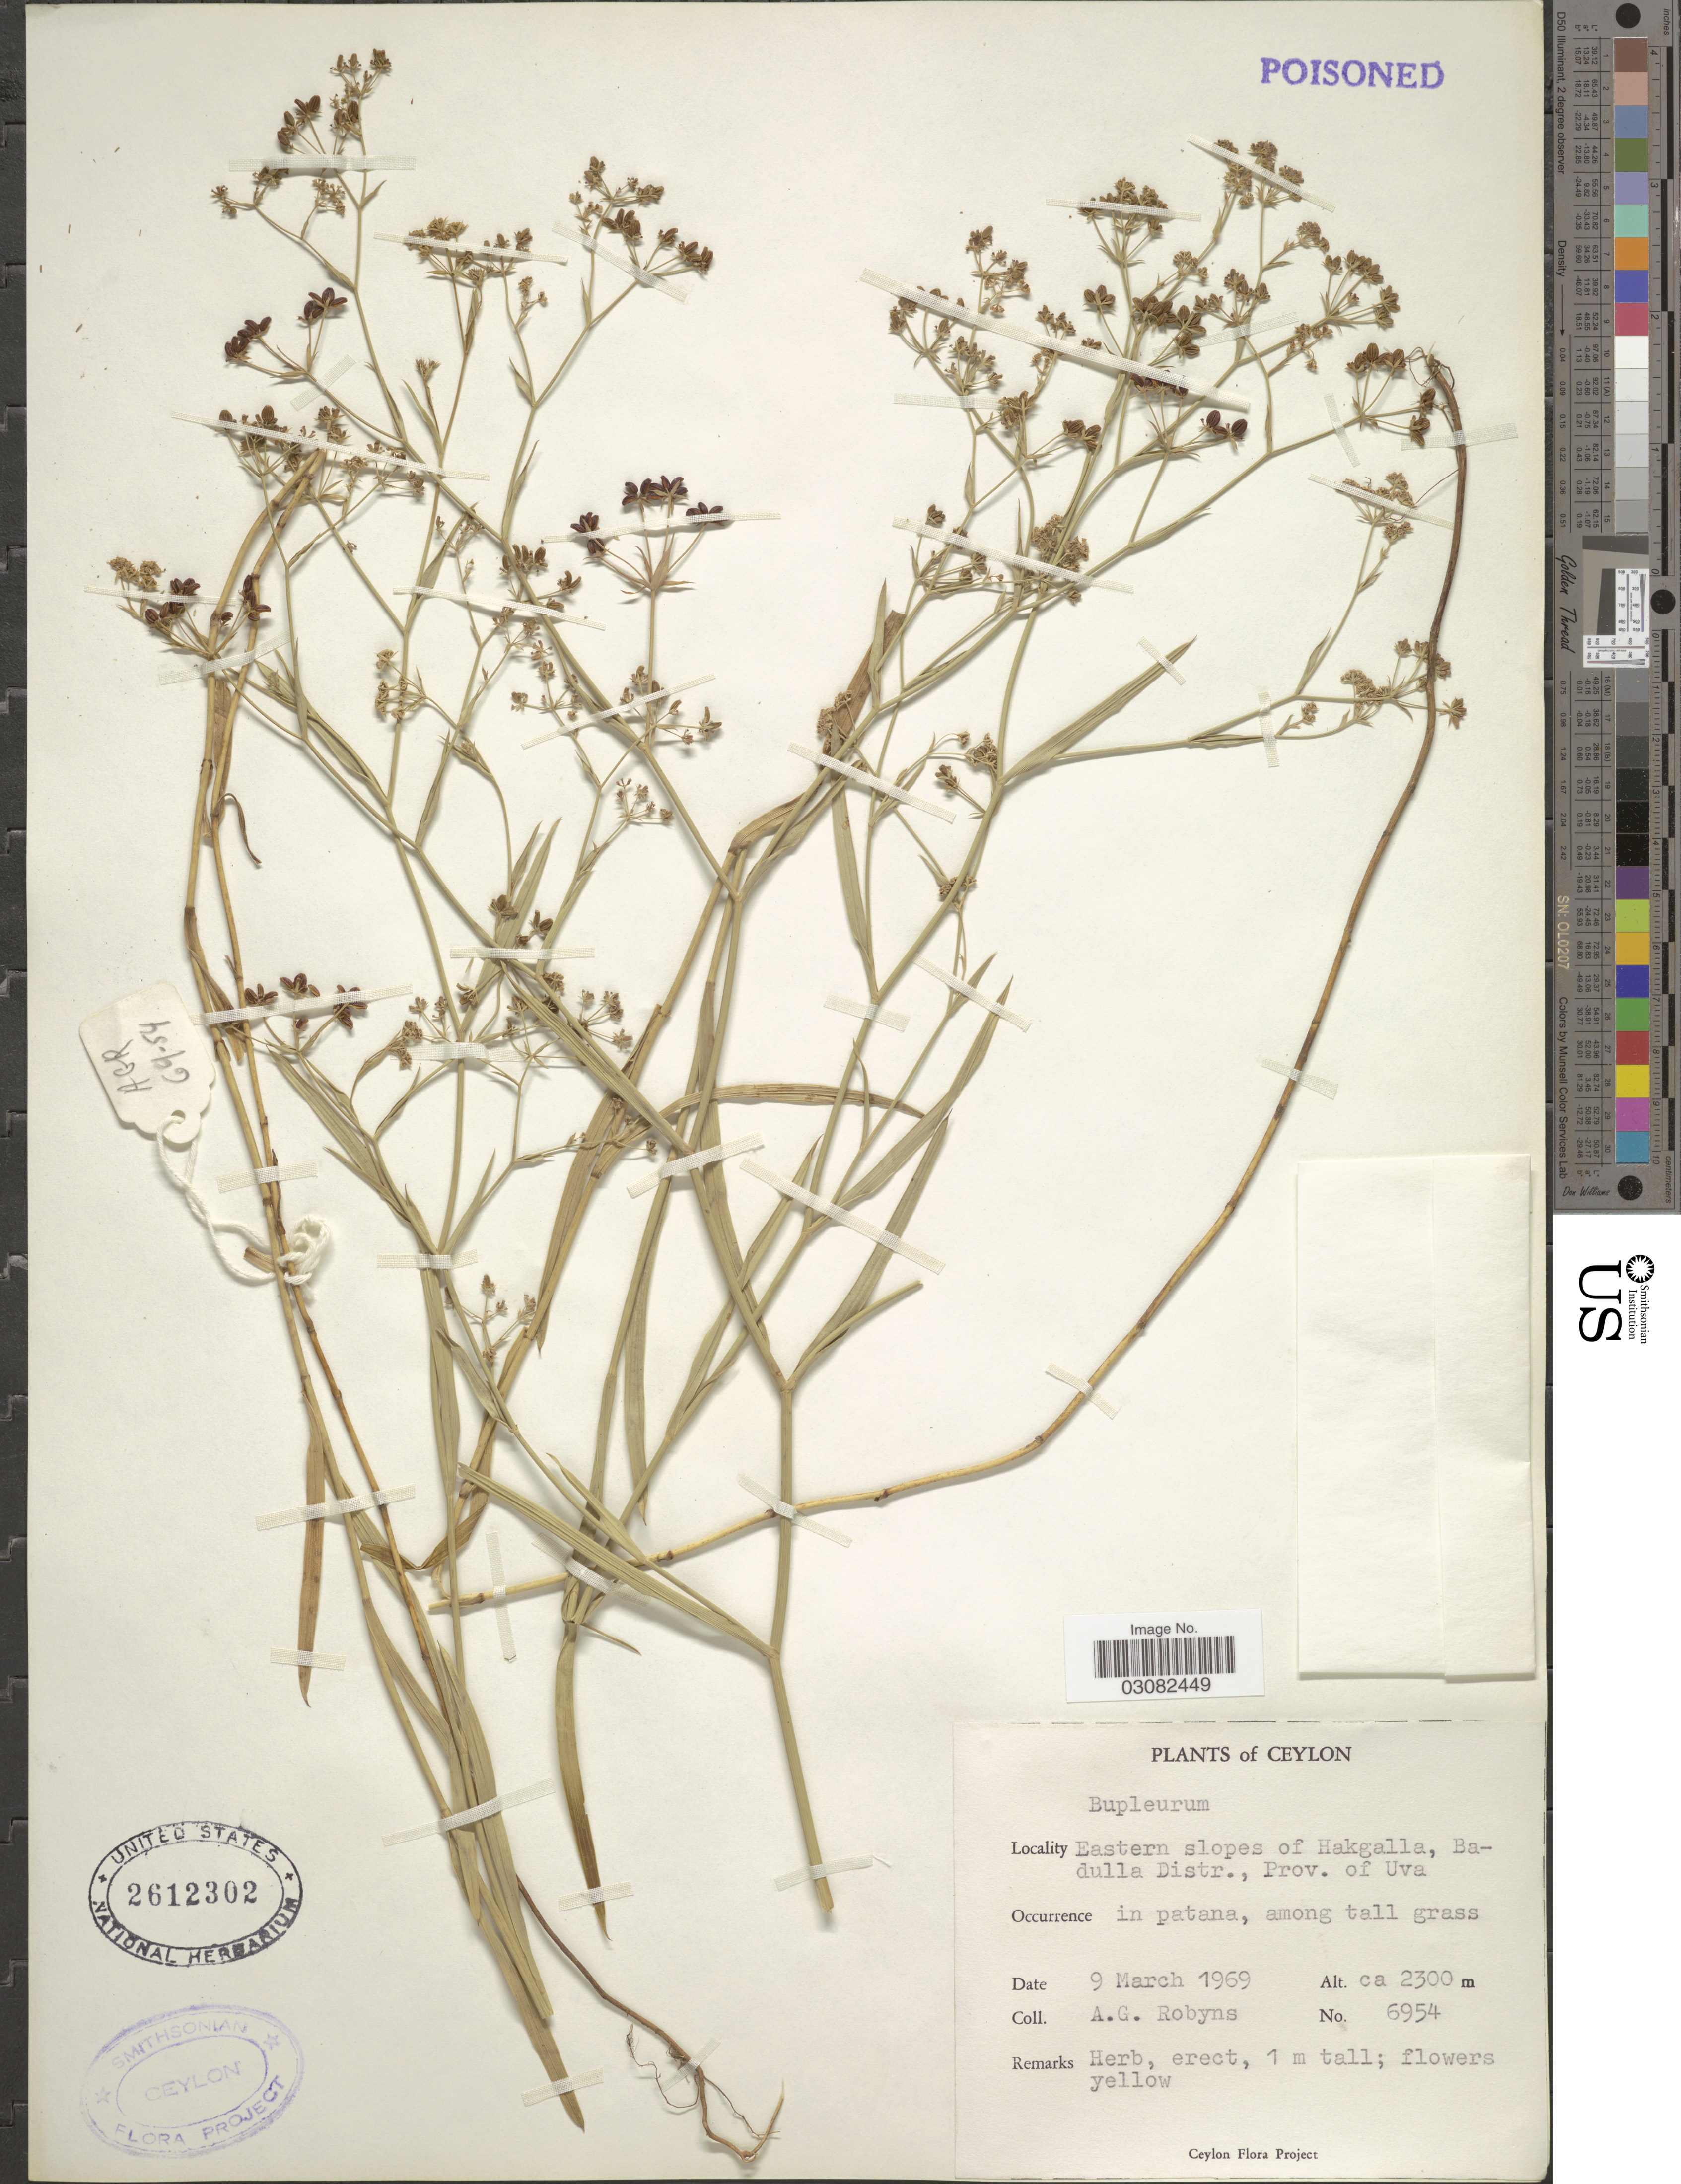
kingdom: Plantae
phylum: Tracheophyta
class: Magnoliopsida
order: Apiales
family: Apiaceae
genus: Bupleurum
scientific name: Bupleurum sp.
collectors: A. Robyns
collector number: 6954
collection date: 1969-03-09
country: Sri Lanka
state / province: Uva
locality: Ceylon. Eastern slope of Hakgalla, Badulla Distr.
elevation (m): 2300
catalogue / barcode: US 2612302